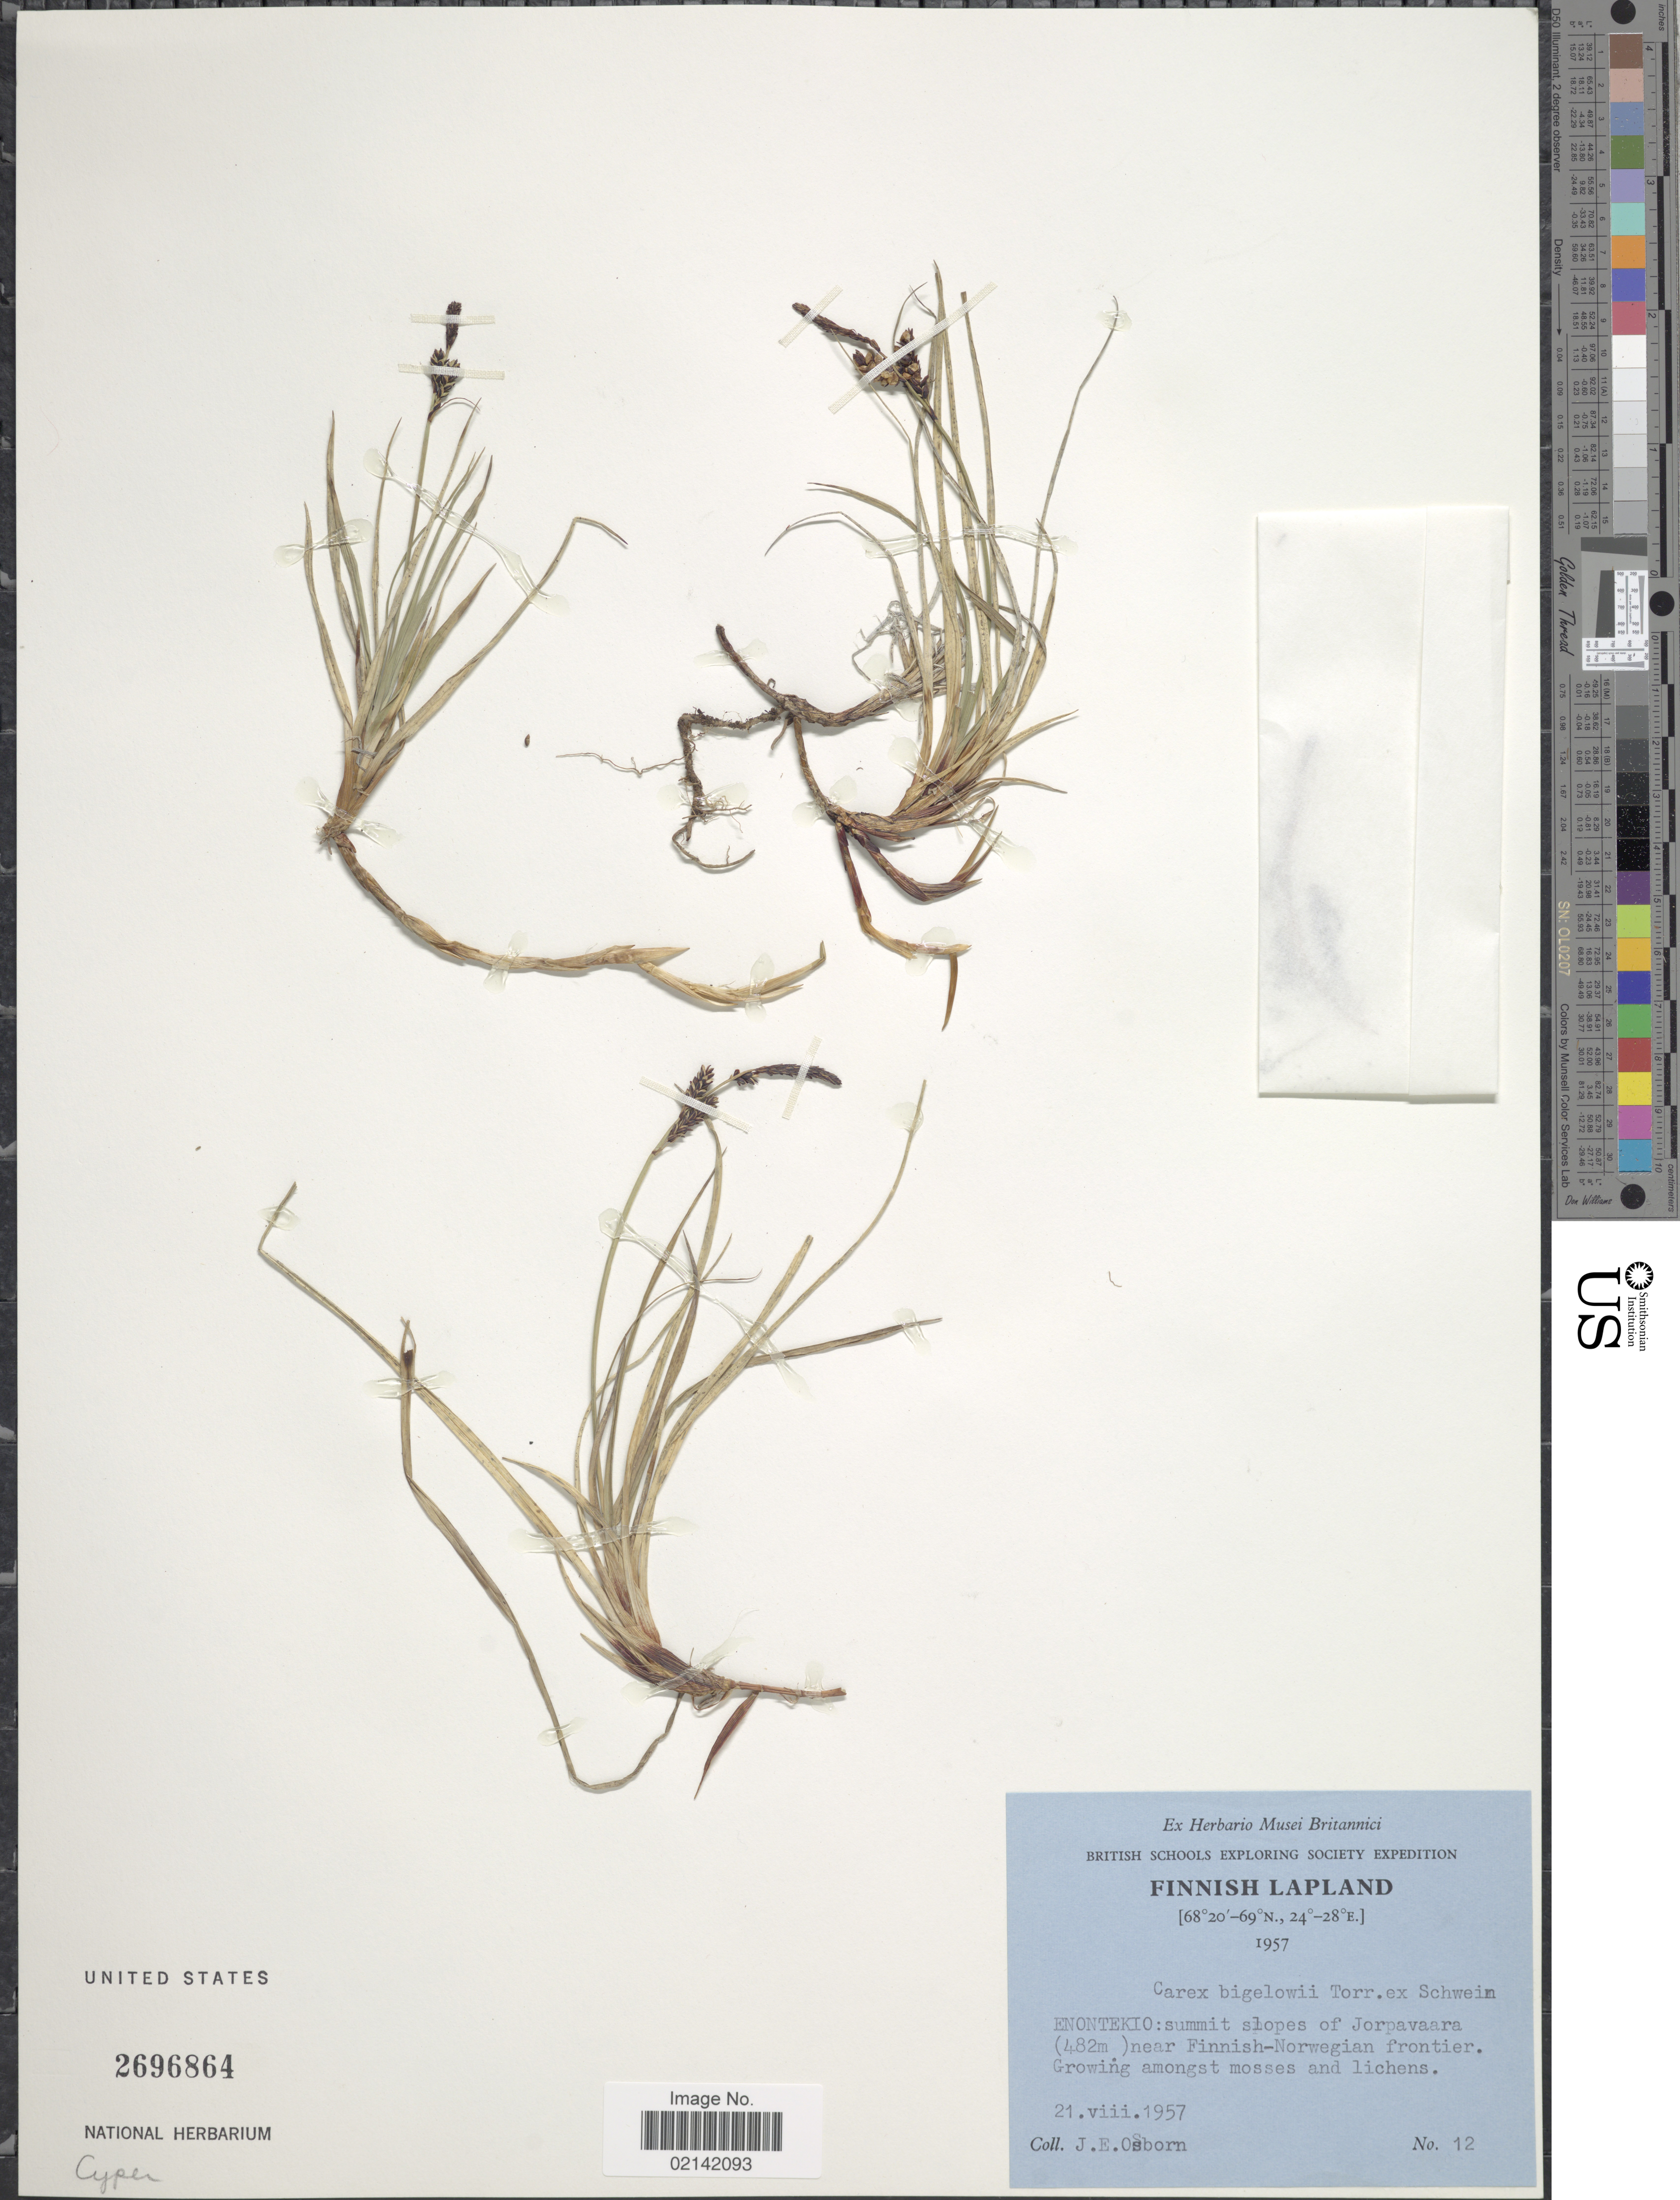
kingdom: Plantae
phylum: Tracheophyta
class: Liliopsida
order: Poales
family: Cyperaceae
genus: Carex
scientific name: Carex dacica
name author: Heuff.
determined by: Strong, Mark T., (BOT), Smithsonian Institution - National Museum of Natural History (UNITED STATES)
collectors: E. Groves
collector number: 12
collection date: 1957-08-21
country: Finland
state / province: Lappi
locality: Finnish Lapland, Enontekio: summit slopes of Jorpavaara, near Finnish-Norwegian frontier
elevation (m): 482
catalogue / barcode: US 2696864